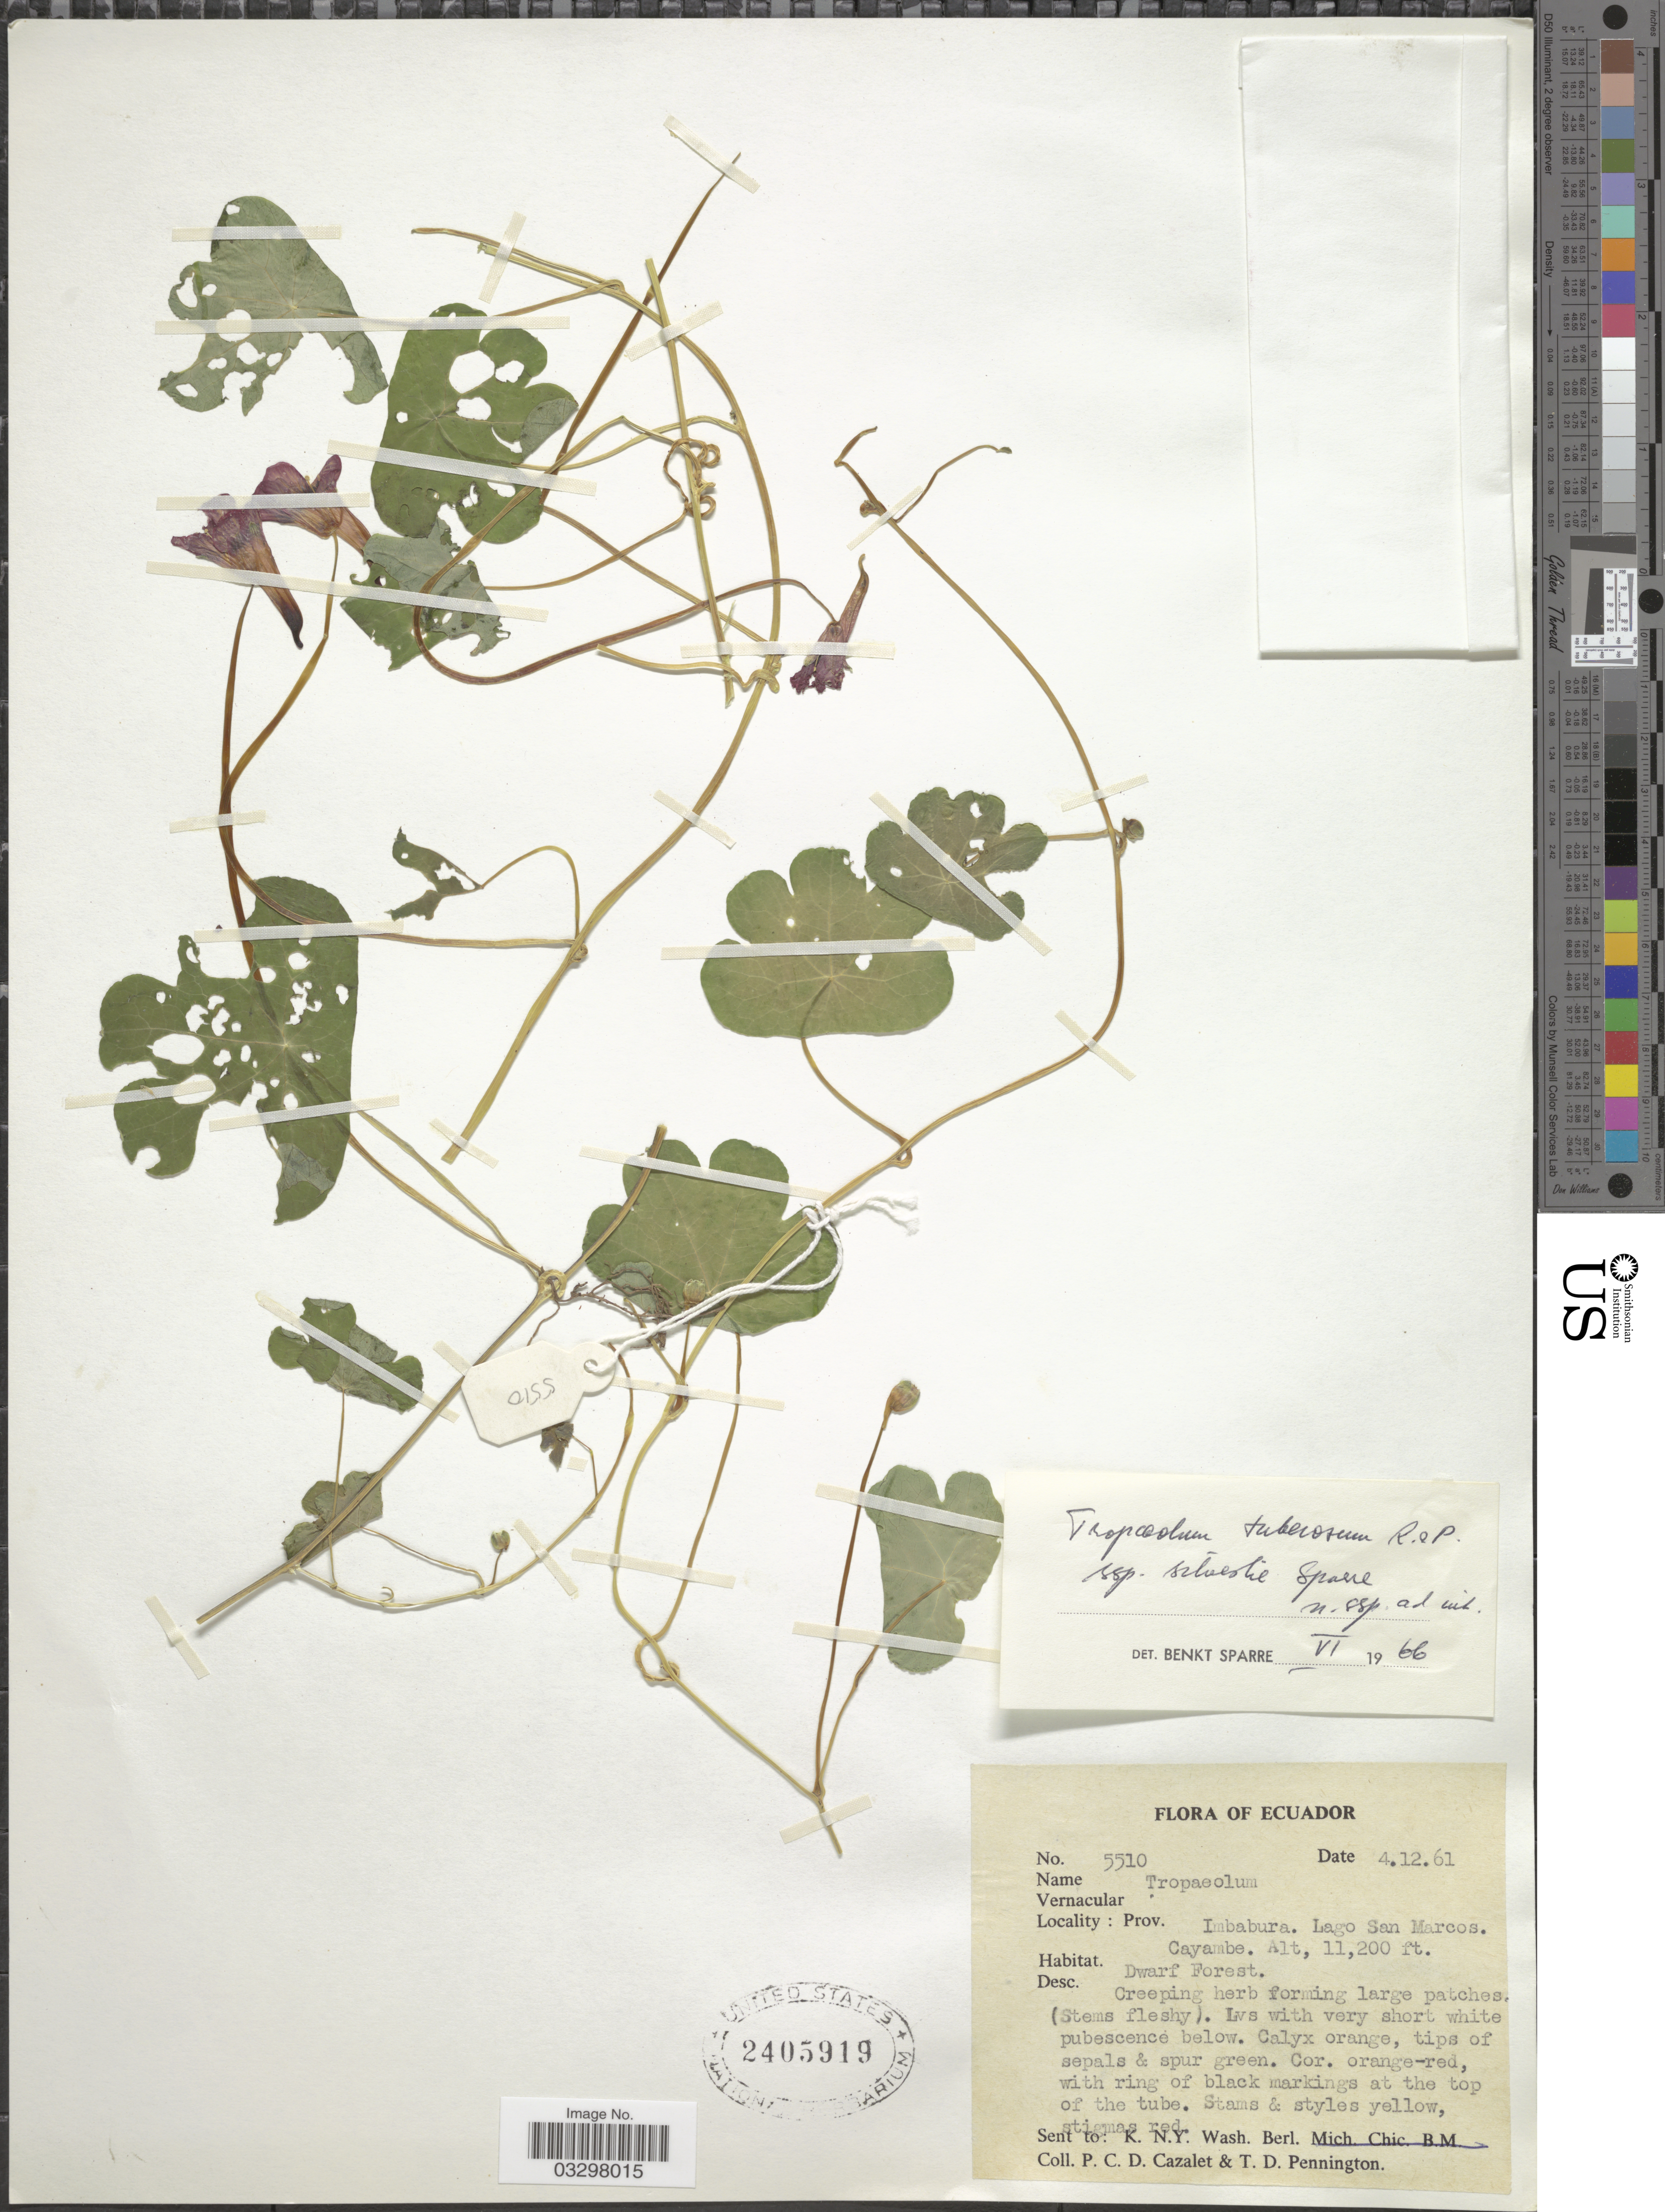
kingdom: Plantae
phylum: Tracheophyta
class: Magnoliopsida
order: Brassicales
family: Tropaeolaceae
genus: Tropaeolum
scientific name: Tropaeolum tuberosum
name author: Ruiz & Pav.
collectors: P. C. D. Cazalet & T. D. Pennington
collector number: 5510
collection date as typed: Transcribed d/m/y: 4/12/61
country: Ecuador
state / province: Imbabura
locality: Lago San Marcos. Cayambe.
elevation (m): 3414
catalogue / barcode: US 2405919